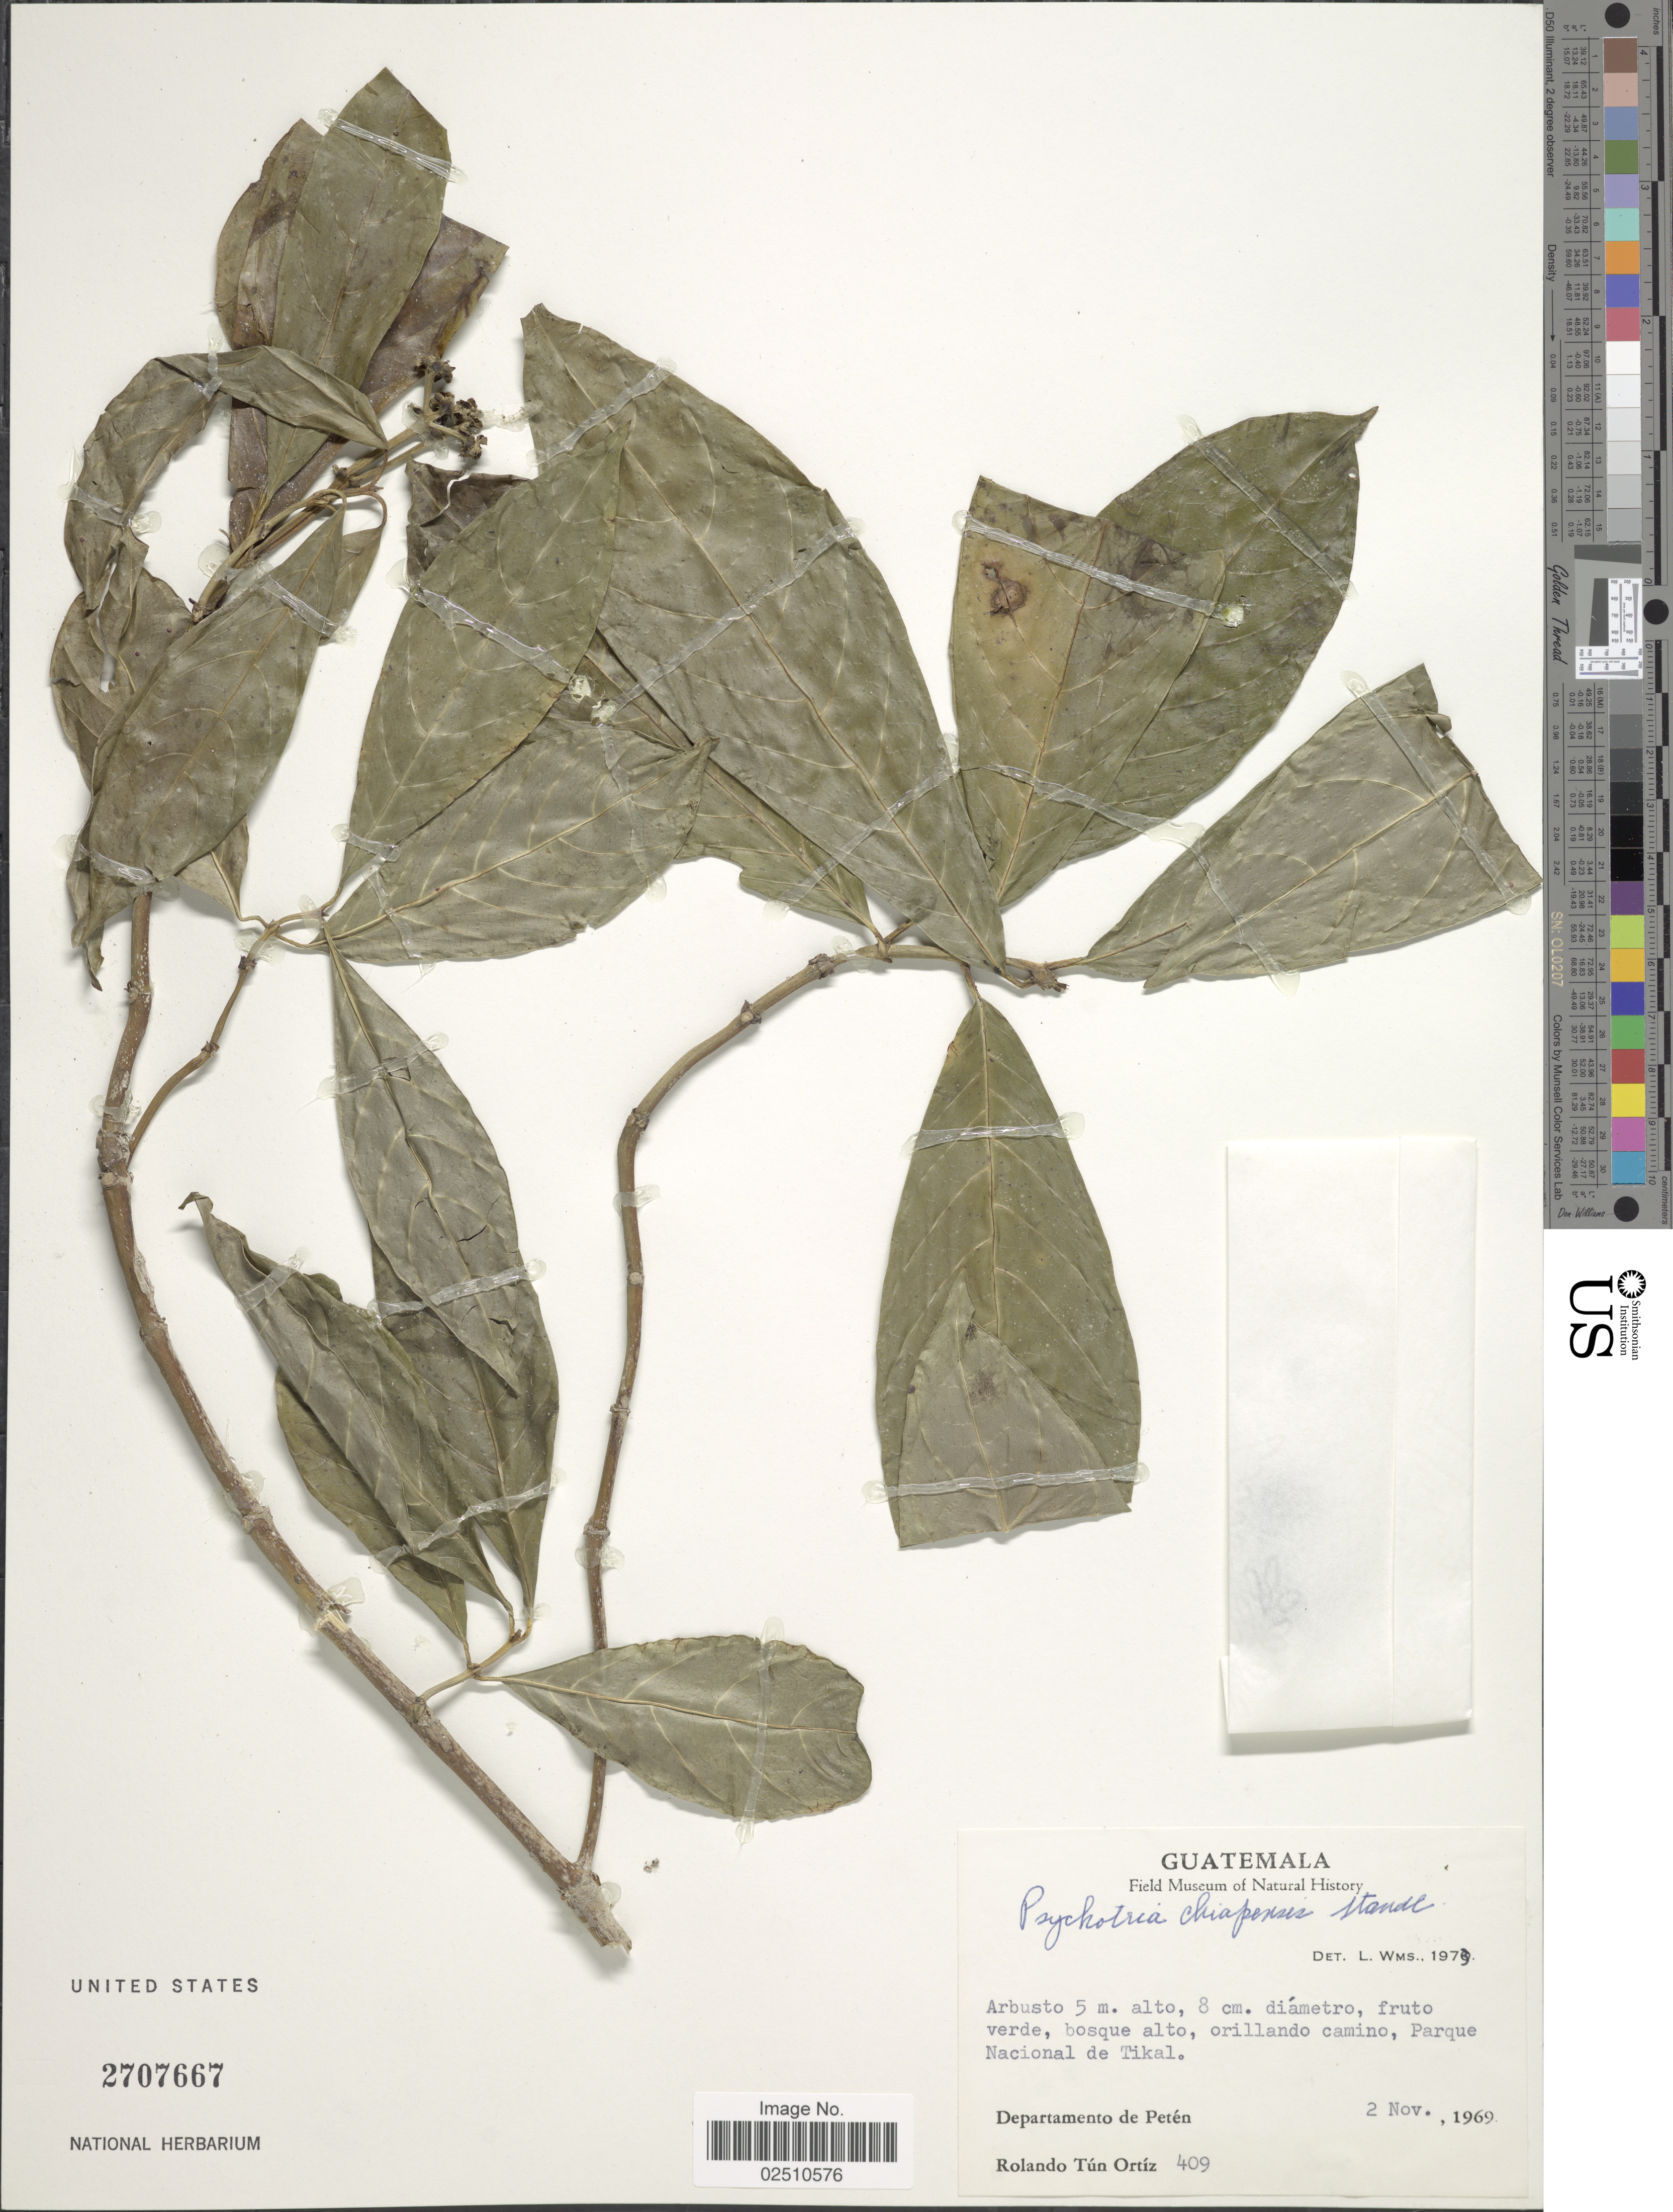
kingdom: Plantae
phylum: Tracheophyta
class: Magnoliopsida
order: Gentianales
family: Rubiaceae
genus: Psychotria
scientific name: Psychotria chiapensis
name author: Standl.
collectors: R. T. Ortíz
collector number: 409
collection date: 1969-11-02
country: Guatemala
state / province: El Petén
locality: Parque Nacional de Tikal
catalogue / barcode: US 2707667